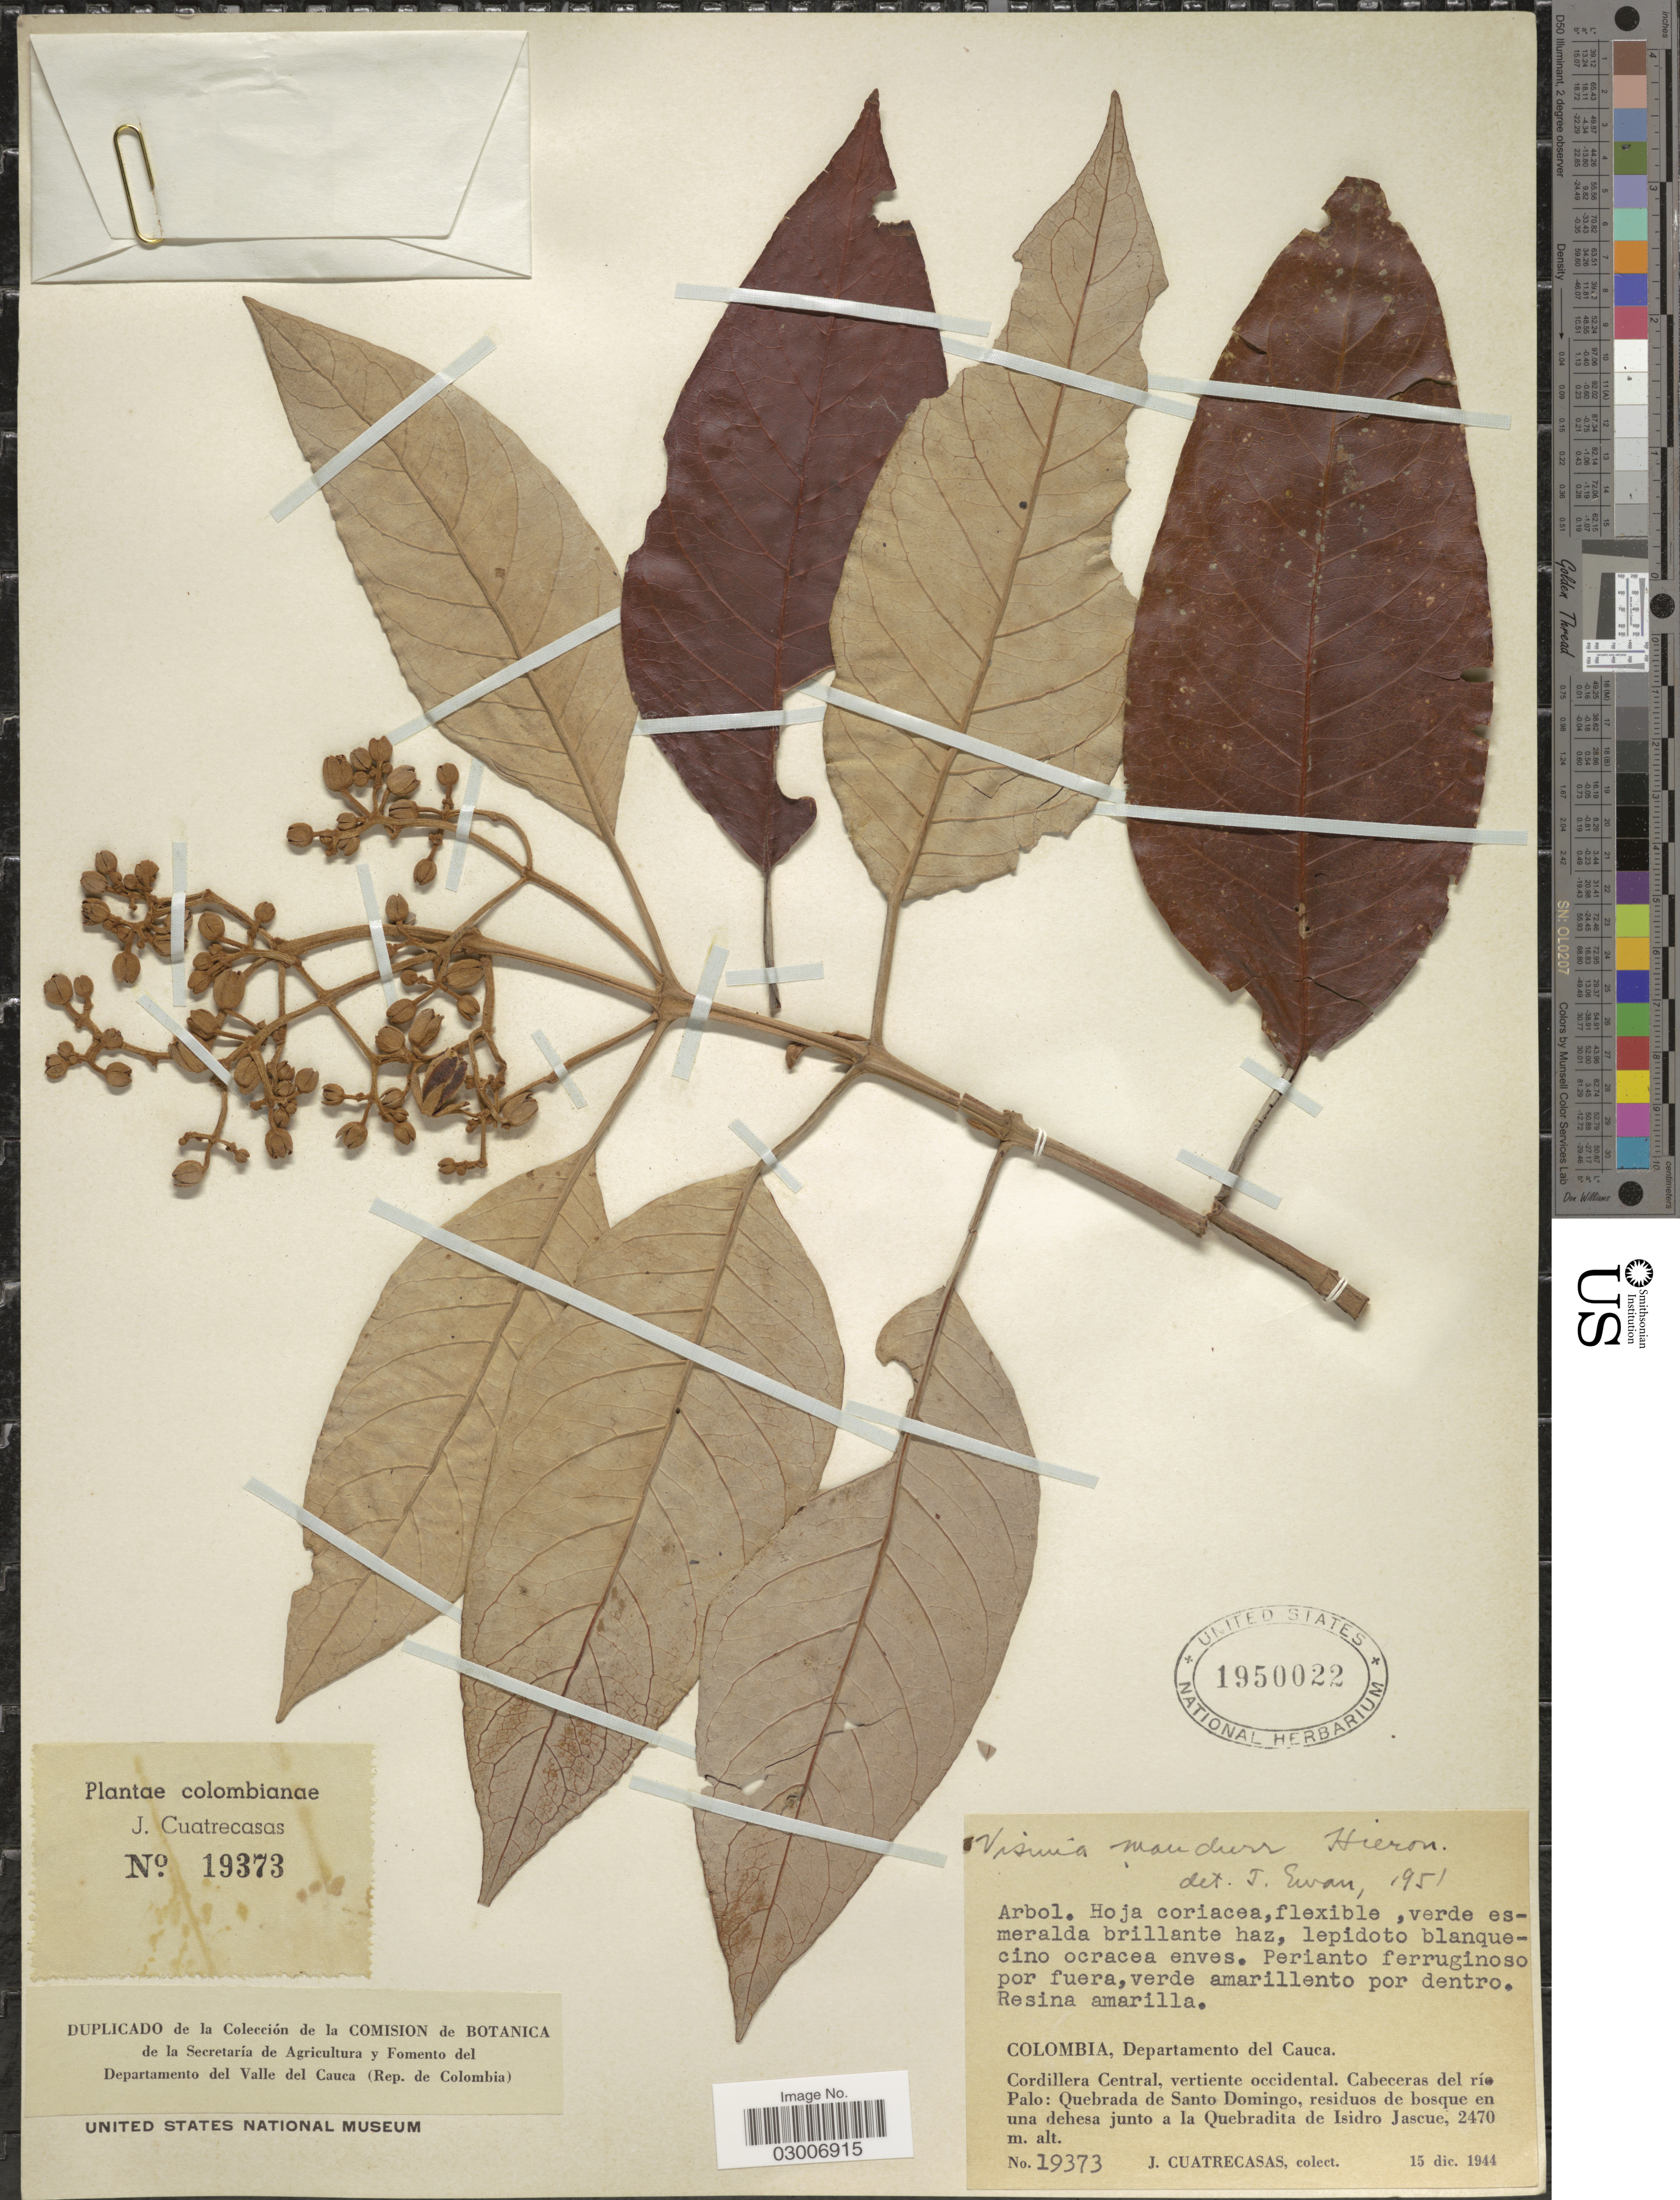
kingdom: Plantae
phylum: Tracheophyta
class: Magnoliopsida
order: Malpighiales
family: Hypericaceae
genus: Vismia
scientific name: Vismia mandurr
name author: Hieron.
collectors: J. Cuatrecasas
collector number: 19373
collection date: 1944-12-15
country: Colombia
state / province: Cauca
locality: Cordillera Central, vertiente occidental. Cabeceras del río Palo: Quebrada de Santo Domingo, residuos de bosque en una dehesa junto a la Quebradita de Isidro Jascue.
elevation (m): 2470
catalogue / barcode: US 1950022